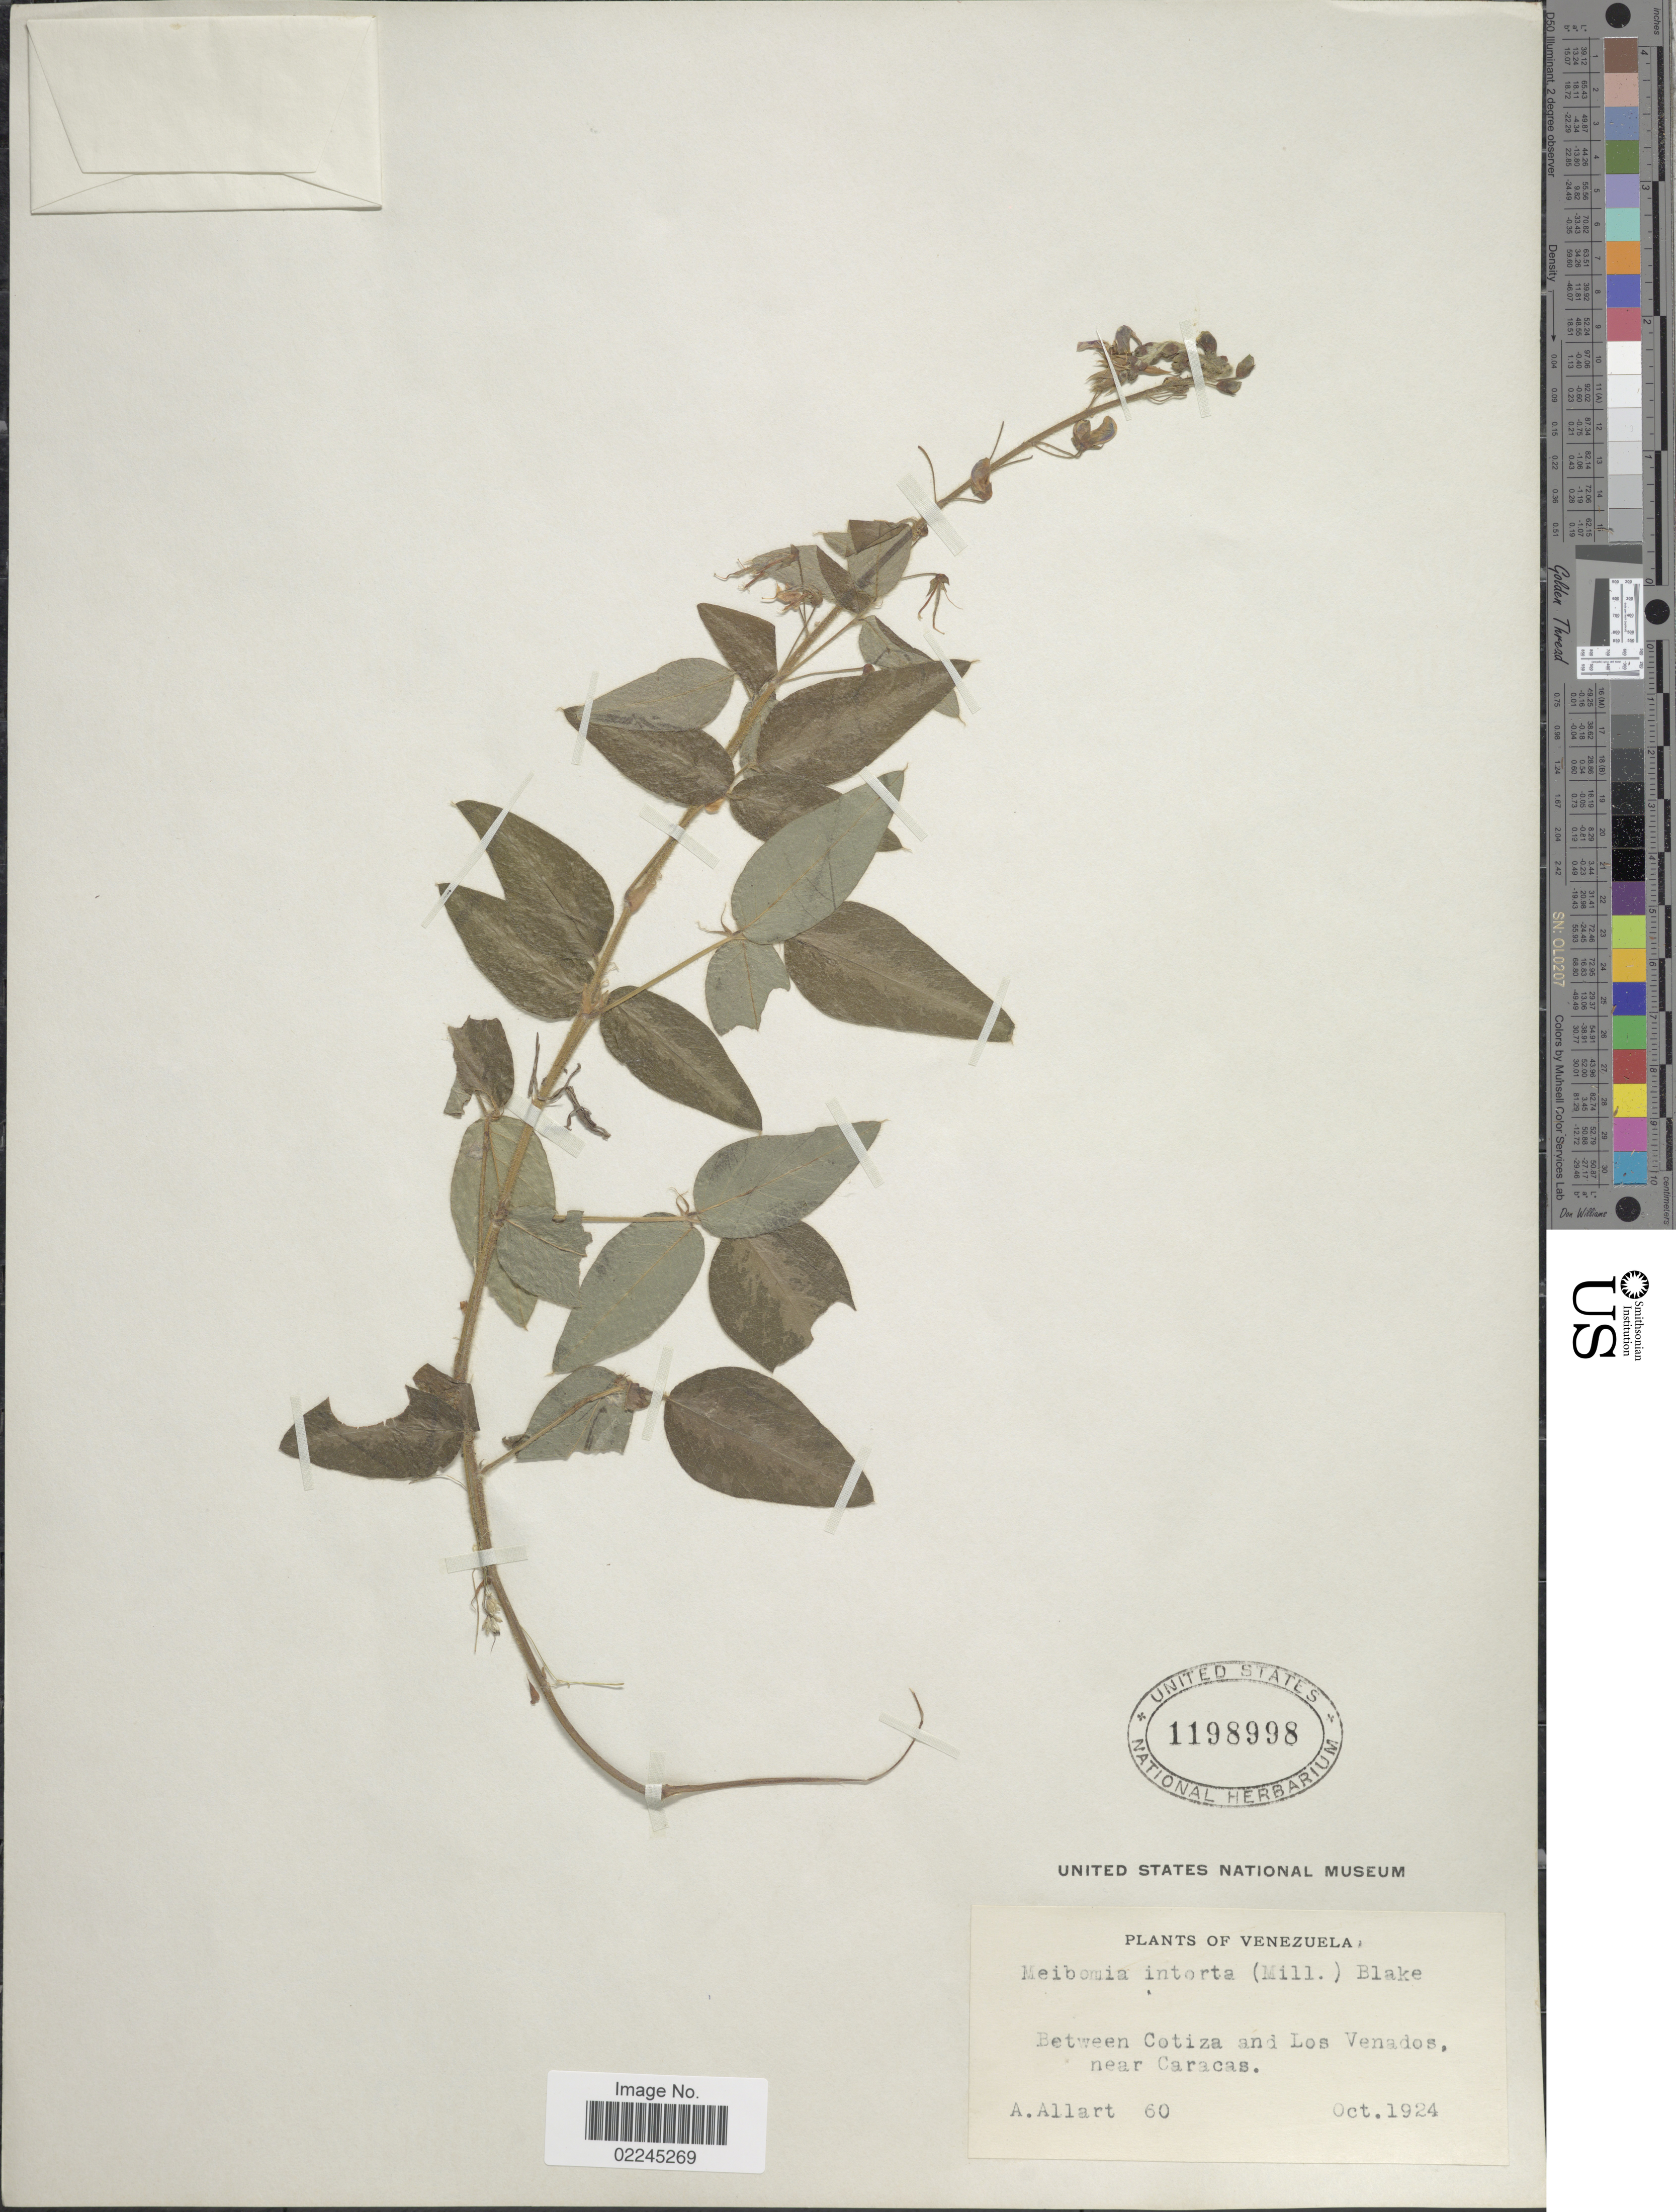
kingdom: Plantae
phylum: Tracheophyta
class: Magnoliopsida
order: Fabales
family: Fabaceae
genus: Desmodium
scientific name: Desmodium intortum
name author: (Mill.) Urb.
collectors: A. Allart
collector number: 60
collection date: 1924-10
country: Venezuela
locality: Between Cotiza and Los Venados, near Caracas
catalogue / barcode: US 1198998